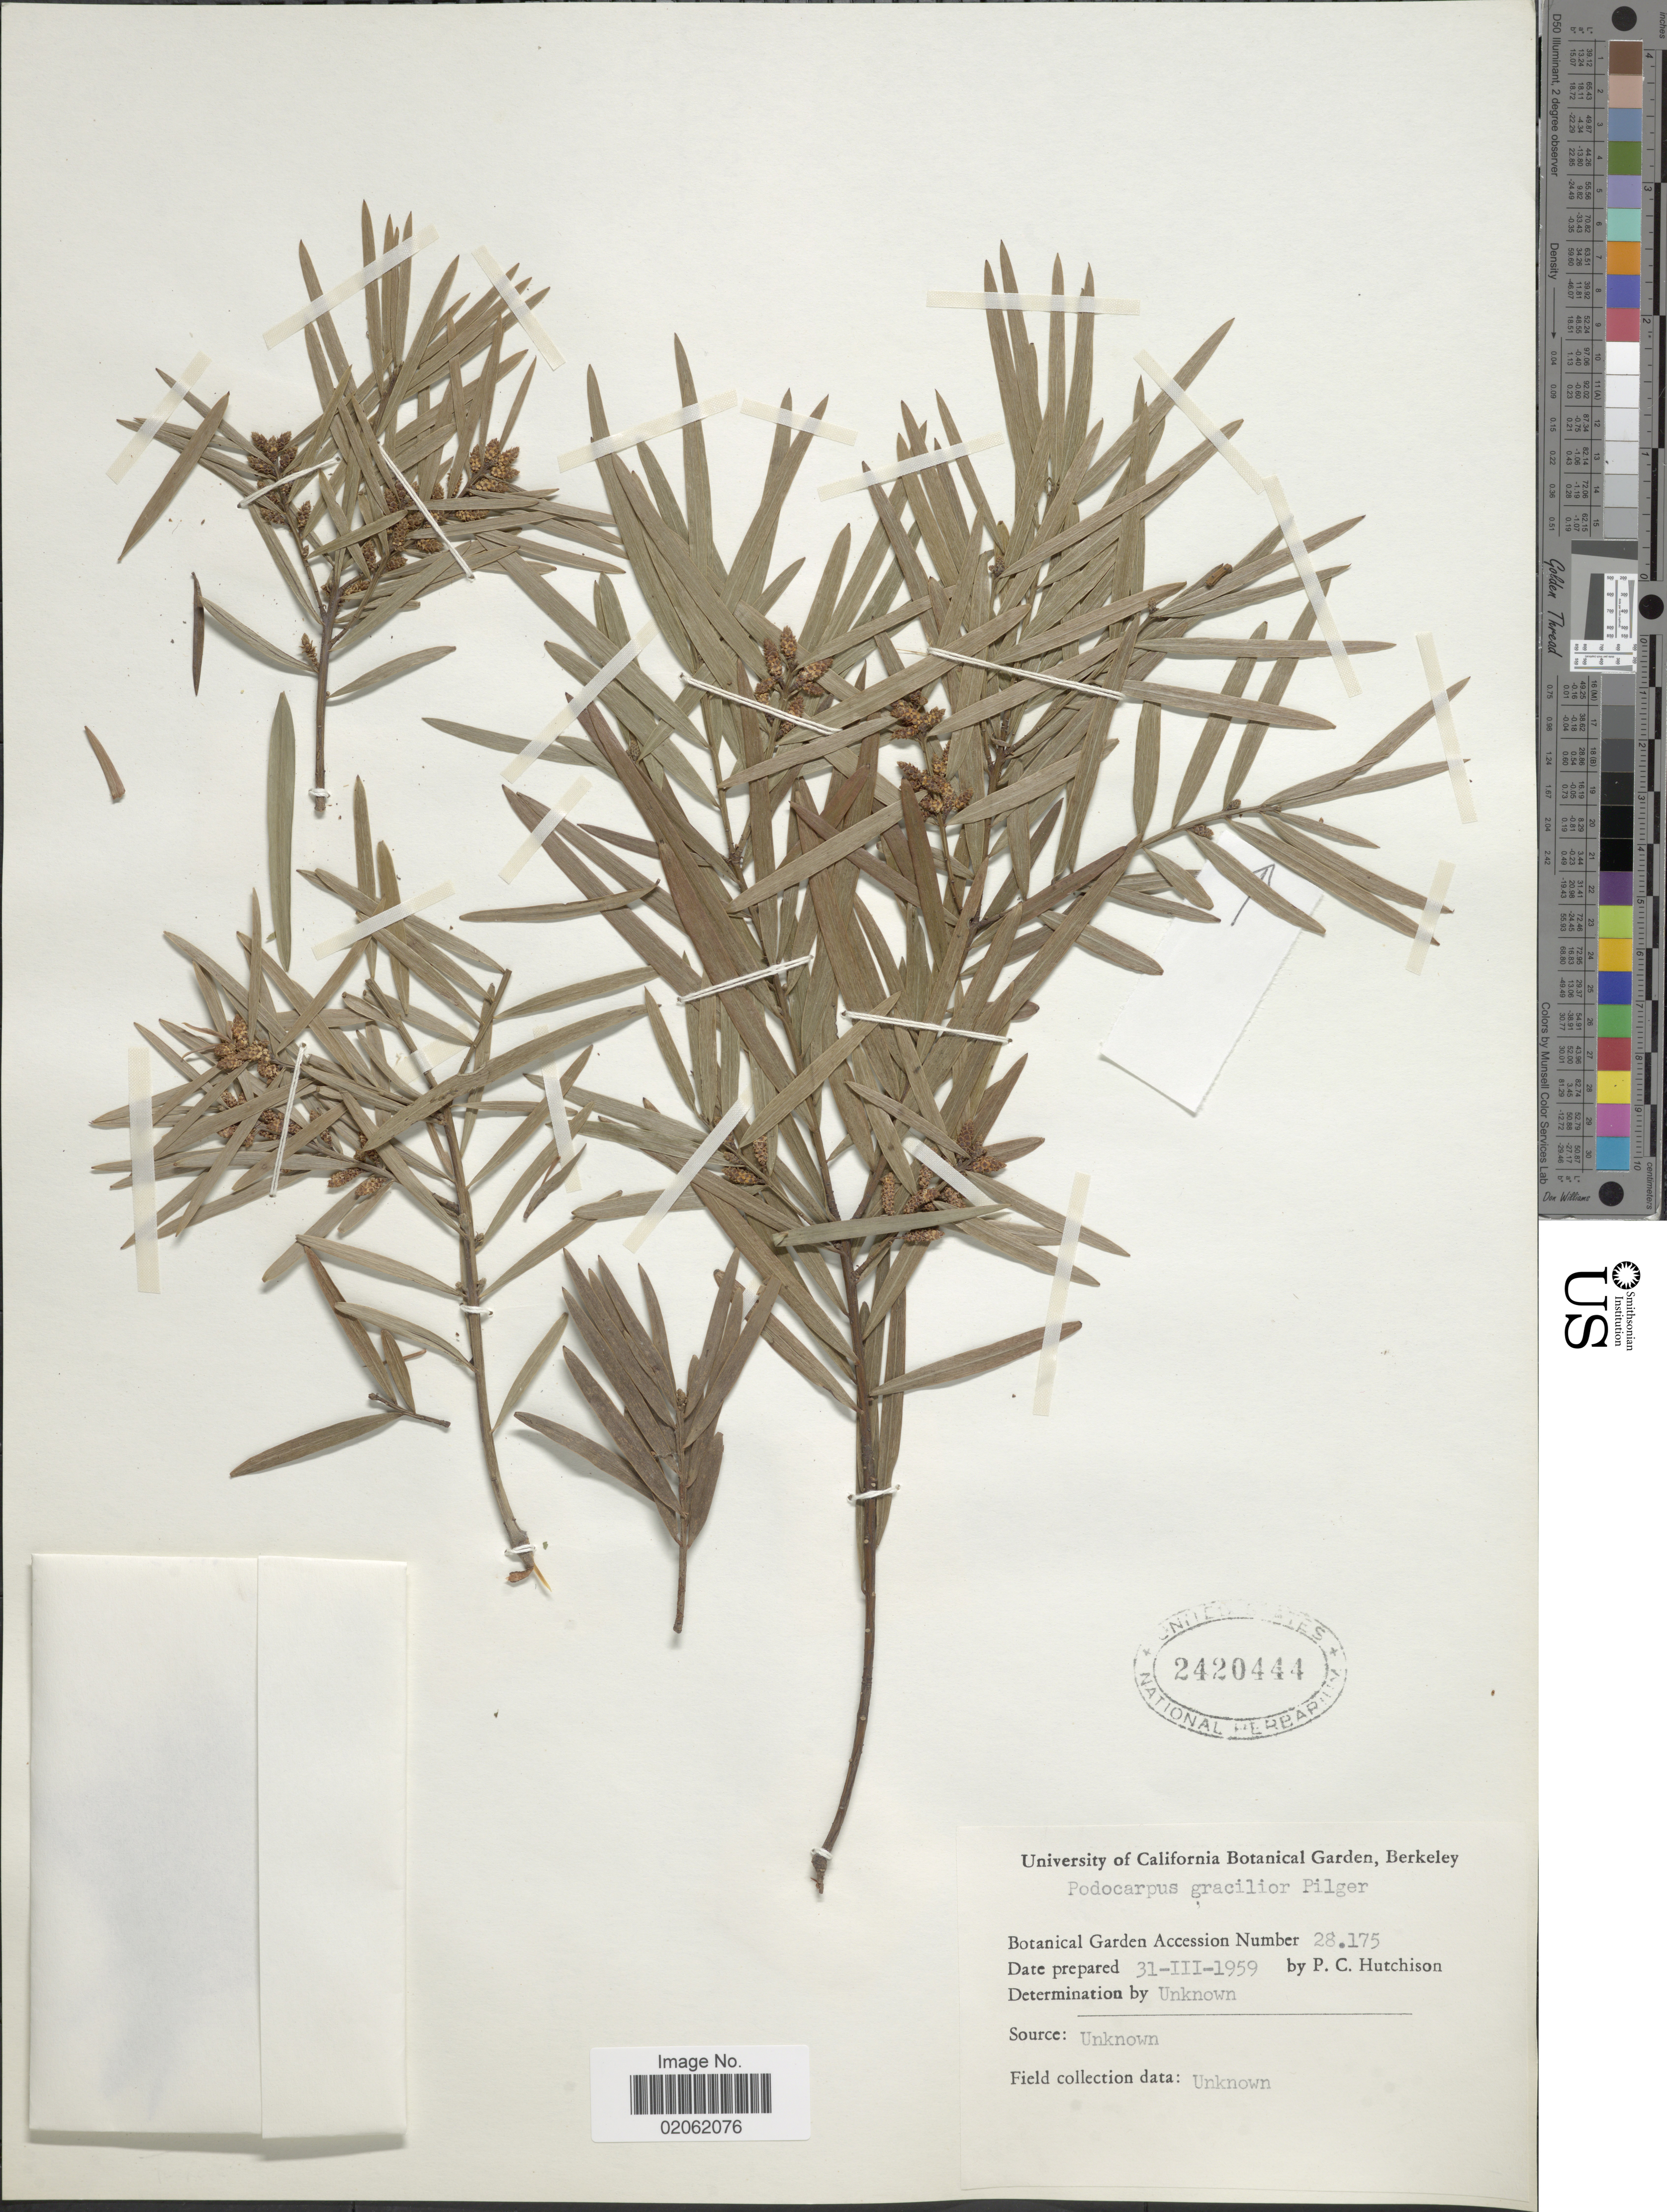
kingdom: Plantae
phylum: Tracheophyta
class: Pinopsida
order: Pinales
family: Podocarpaceae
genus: Podocarpus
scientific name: Podocarpus gracilior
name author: Pilg.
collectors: P. C. Hutchison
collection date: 1959-03-31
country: United States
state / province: California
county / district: Alameda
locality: University of California Botanical Garden, Berkeley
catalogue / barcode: US 2420444